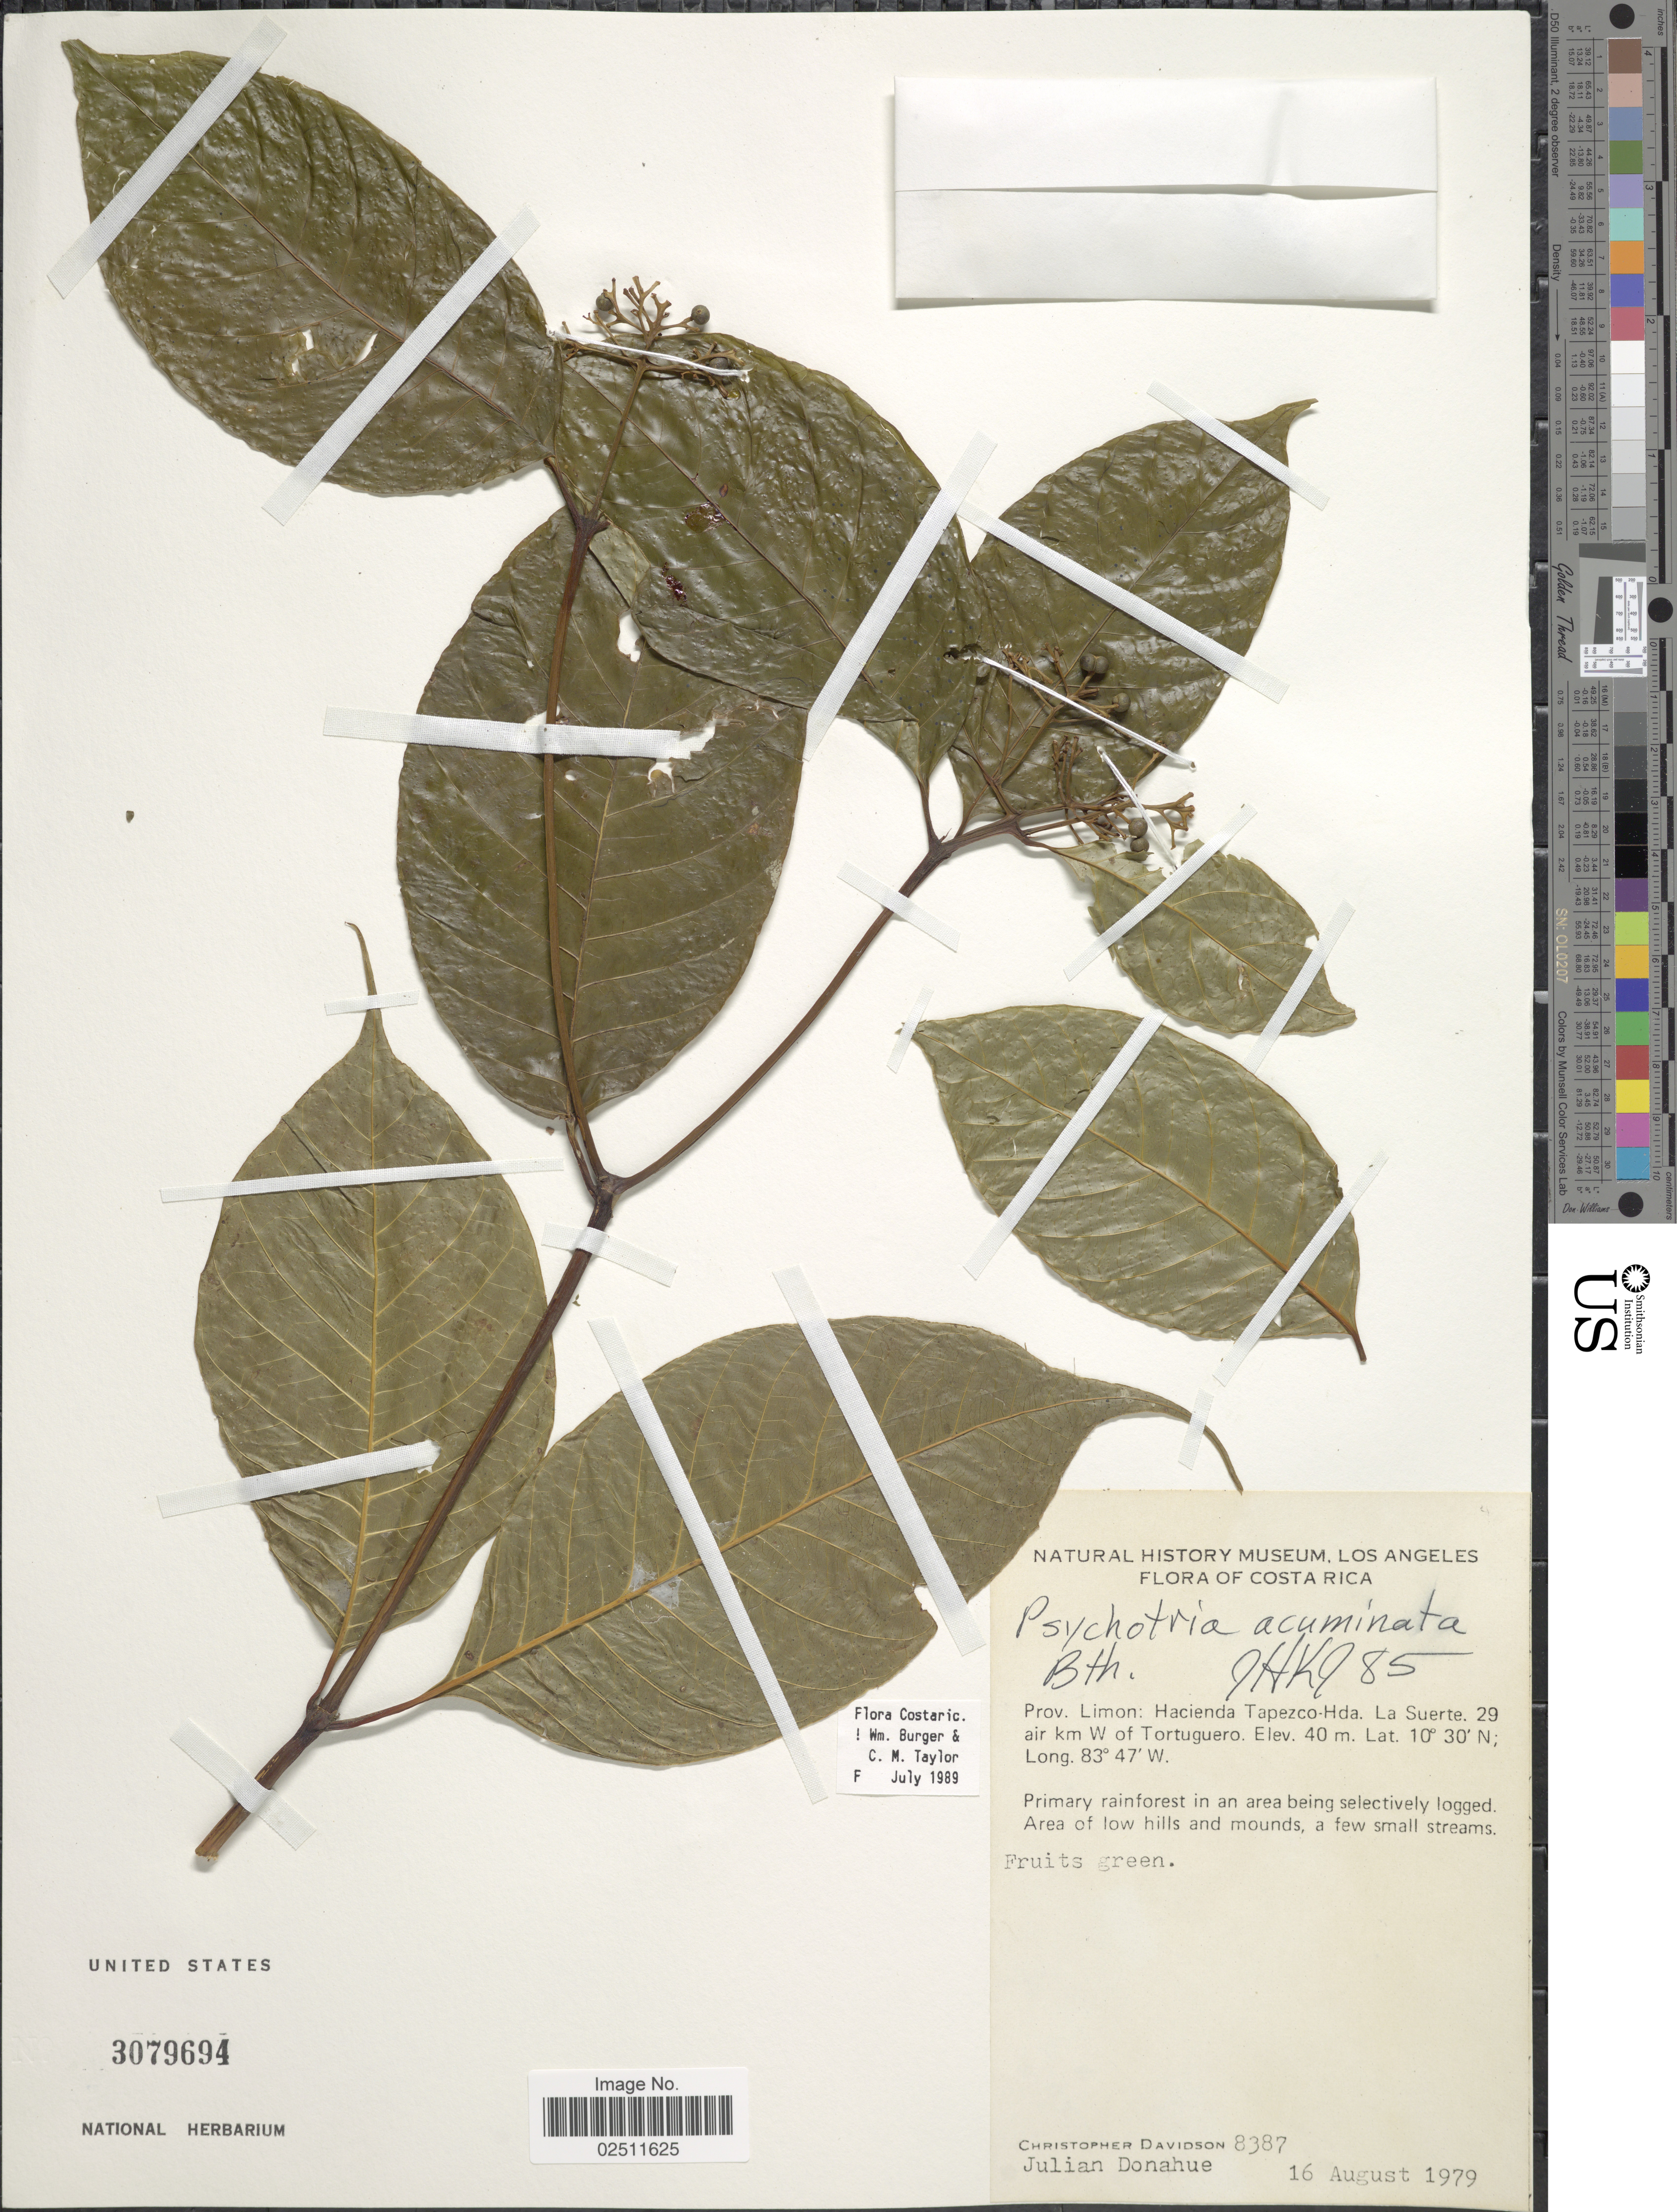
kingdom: Plantae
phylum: Tracheophyta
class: Magnoliopsida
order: Gentianales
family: Rubiaceae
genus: Psychotria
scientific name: Psychotria acuminata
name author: Benth.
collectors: C. Davidson & J. Donahue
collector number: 8387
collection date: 1979-08-16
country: Costa Rica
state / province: Limón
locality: Hacienda Tapezco-Hda. La Suerte. 29 air km W of Tortuguero.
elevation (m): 40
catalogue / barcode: US 3079694